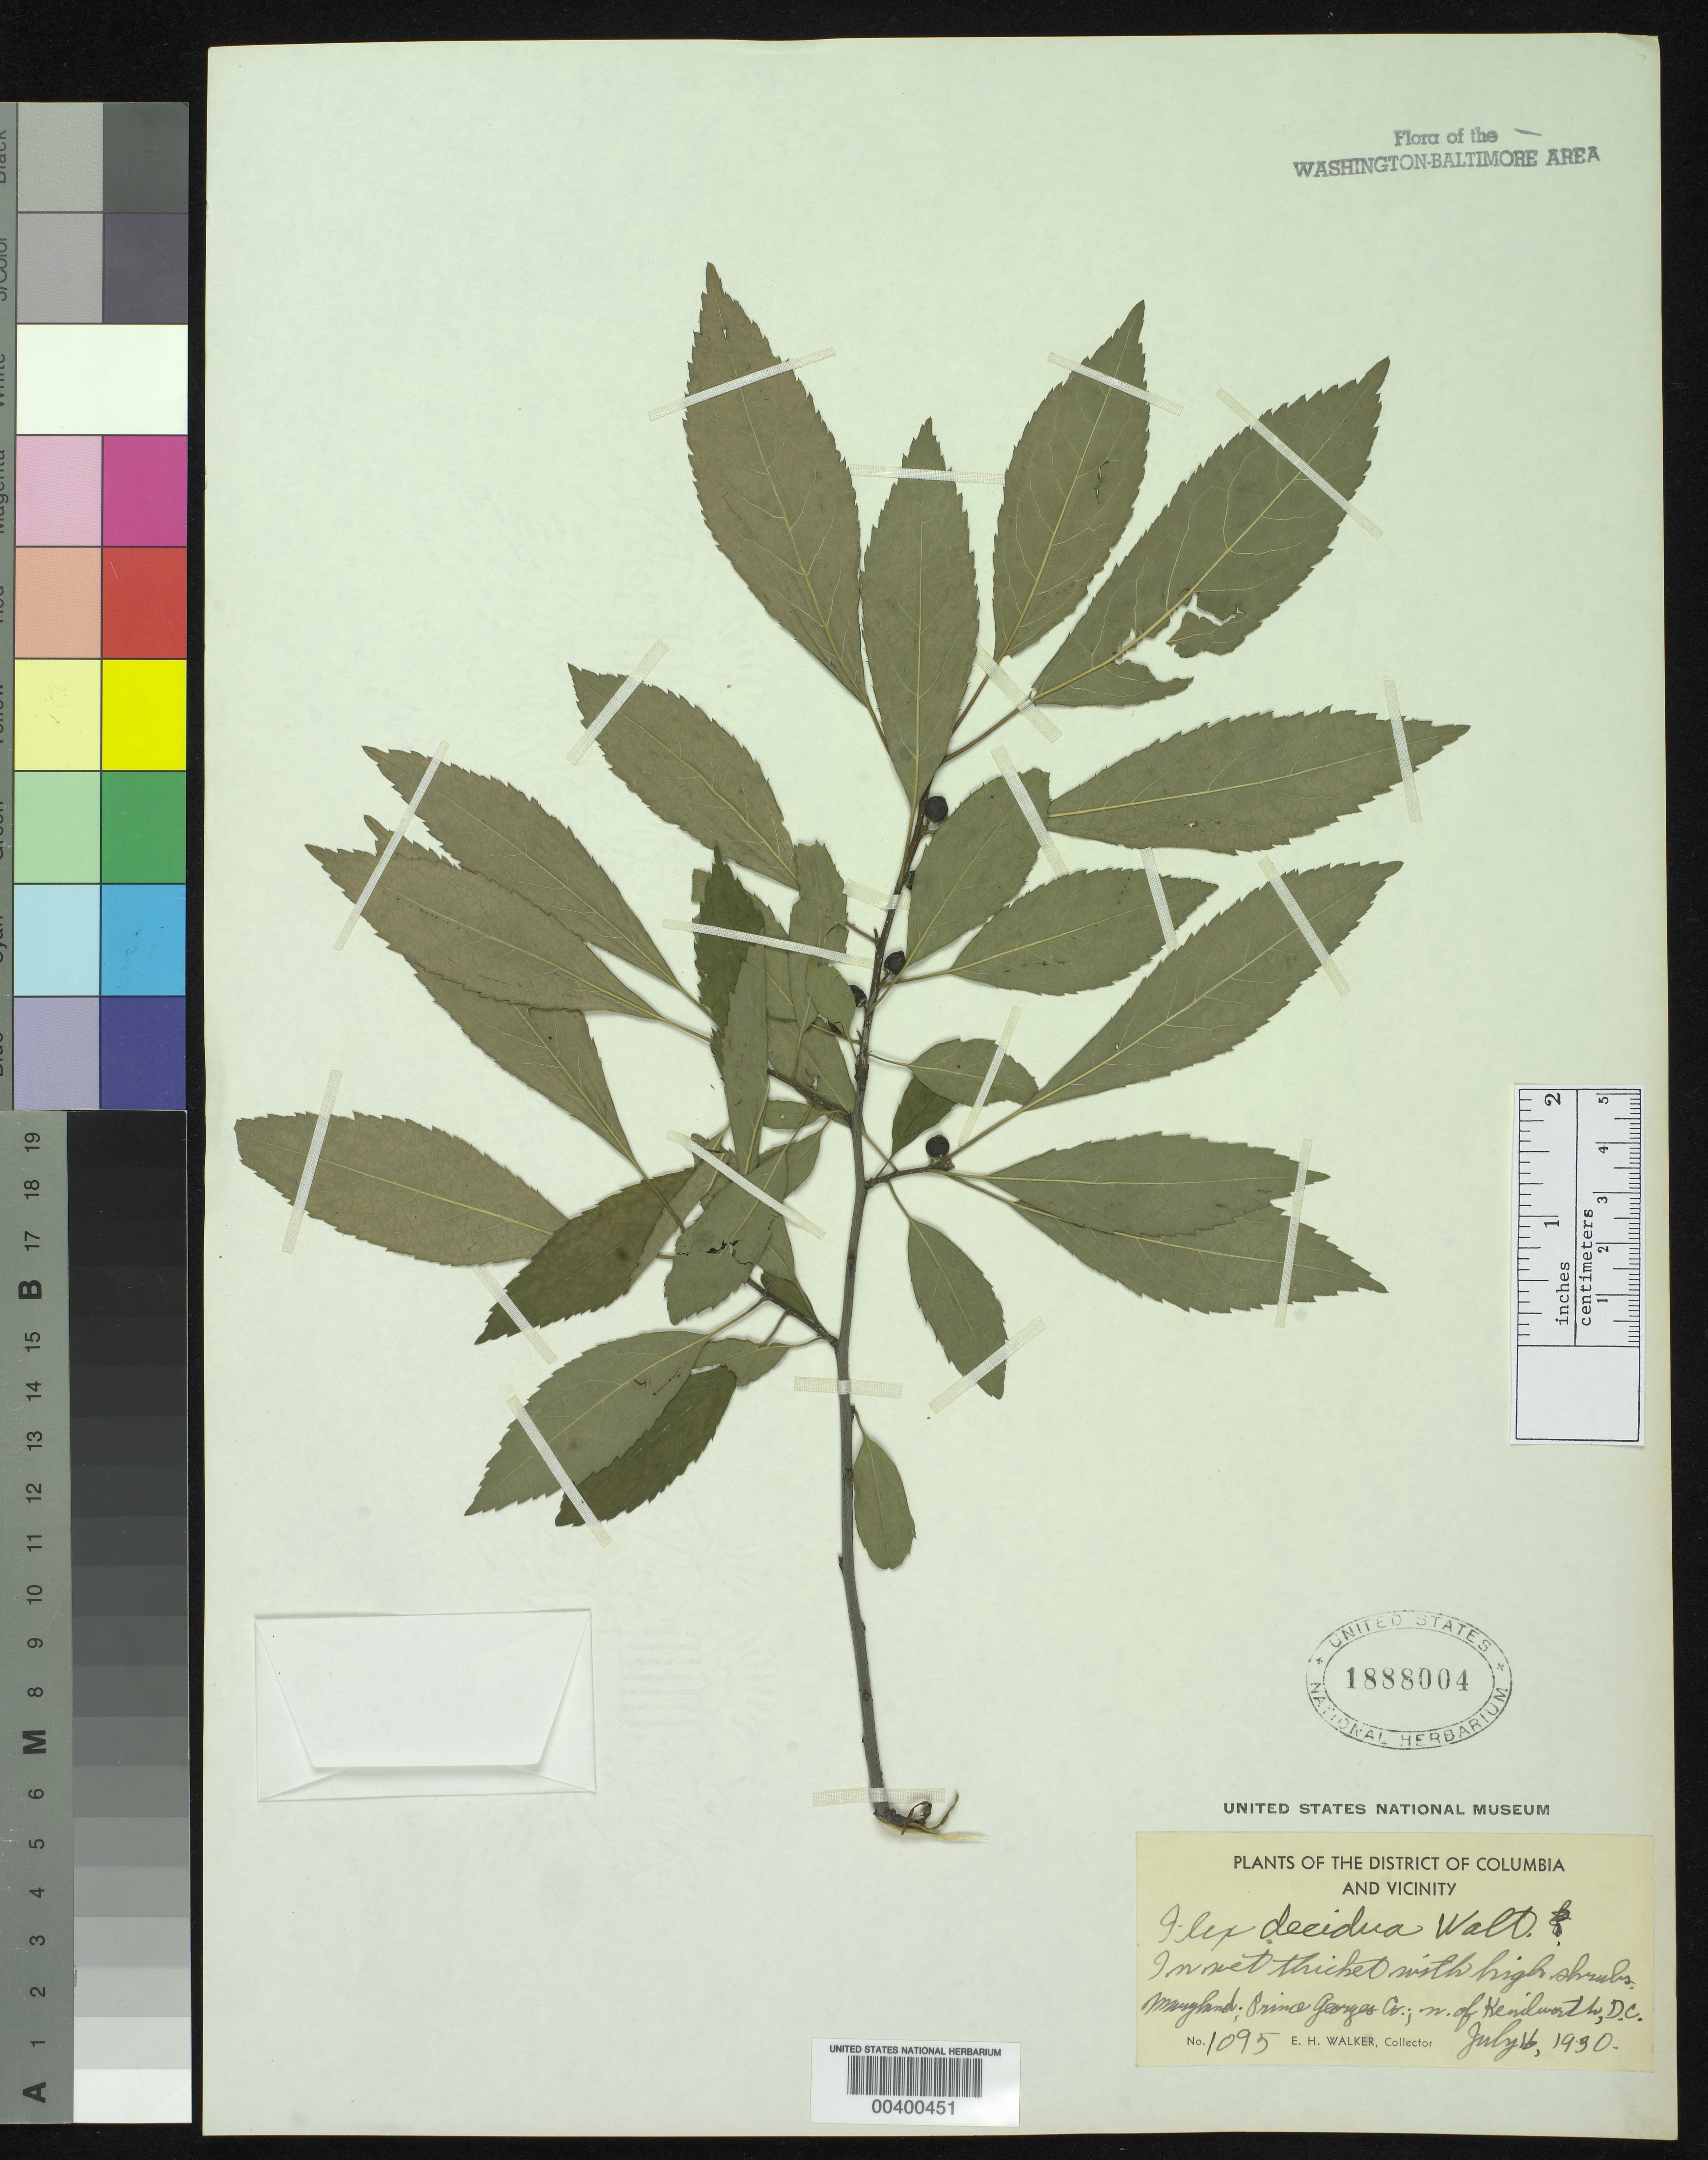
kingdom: Plantae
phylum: Tracheophyta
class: Magnoliopsida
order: Aquifoliales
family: Aquifoliaceae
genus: Ilex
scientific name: Ilex decidua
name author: Walter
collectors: G. S. Miller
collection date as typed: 23 Jun 1903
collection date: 1903-06-23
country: United States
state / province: Maryland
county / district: Prince George's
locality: Powder Mill Bog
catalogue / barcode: US 673037